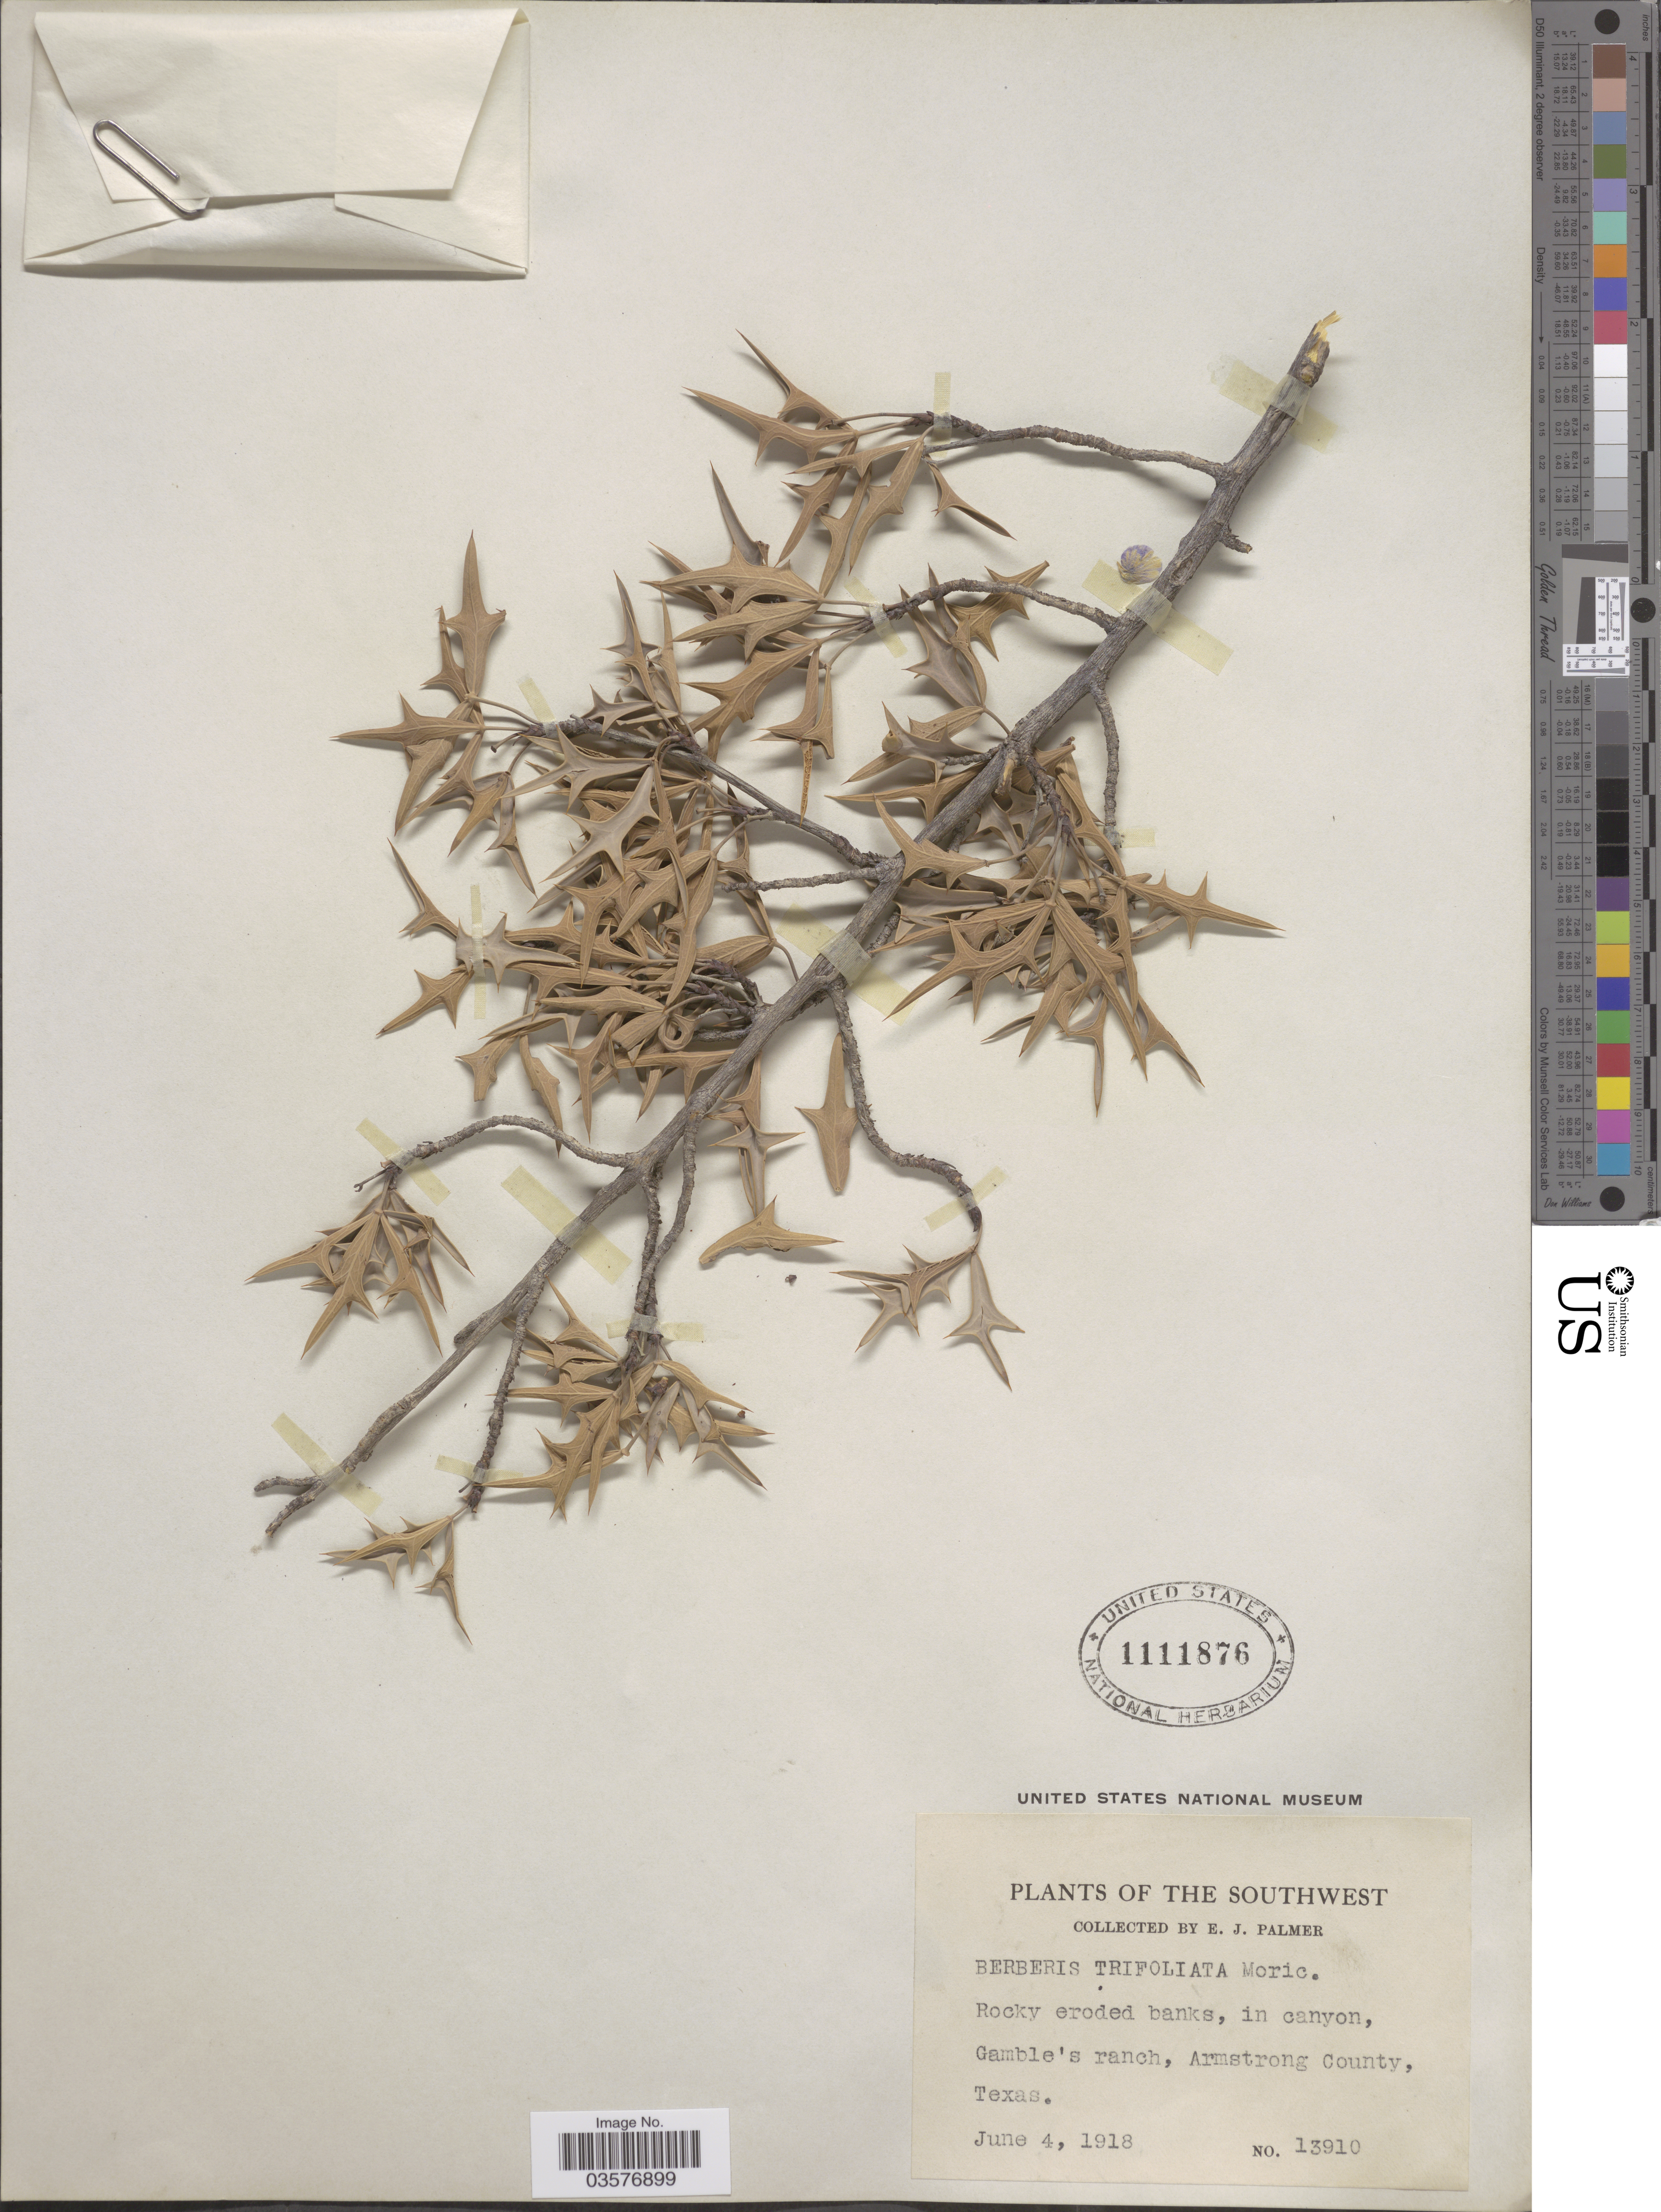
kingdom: Plantae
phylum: Tracheophyta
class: Magnoliopsida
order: Ranunculales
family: Berberidaceae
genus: Mahonia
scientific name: Mahonia trifoliolata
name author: (Monic.) Fedde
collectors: E. J. Palmer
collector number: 13910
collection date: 1918-06-04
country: United States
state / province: Texas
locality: The Southwest. Gamble's ranch, Armstrong County.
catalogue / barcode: US 1111876